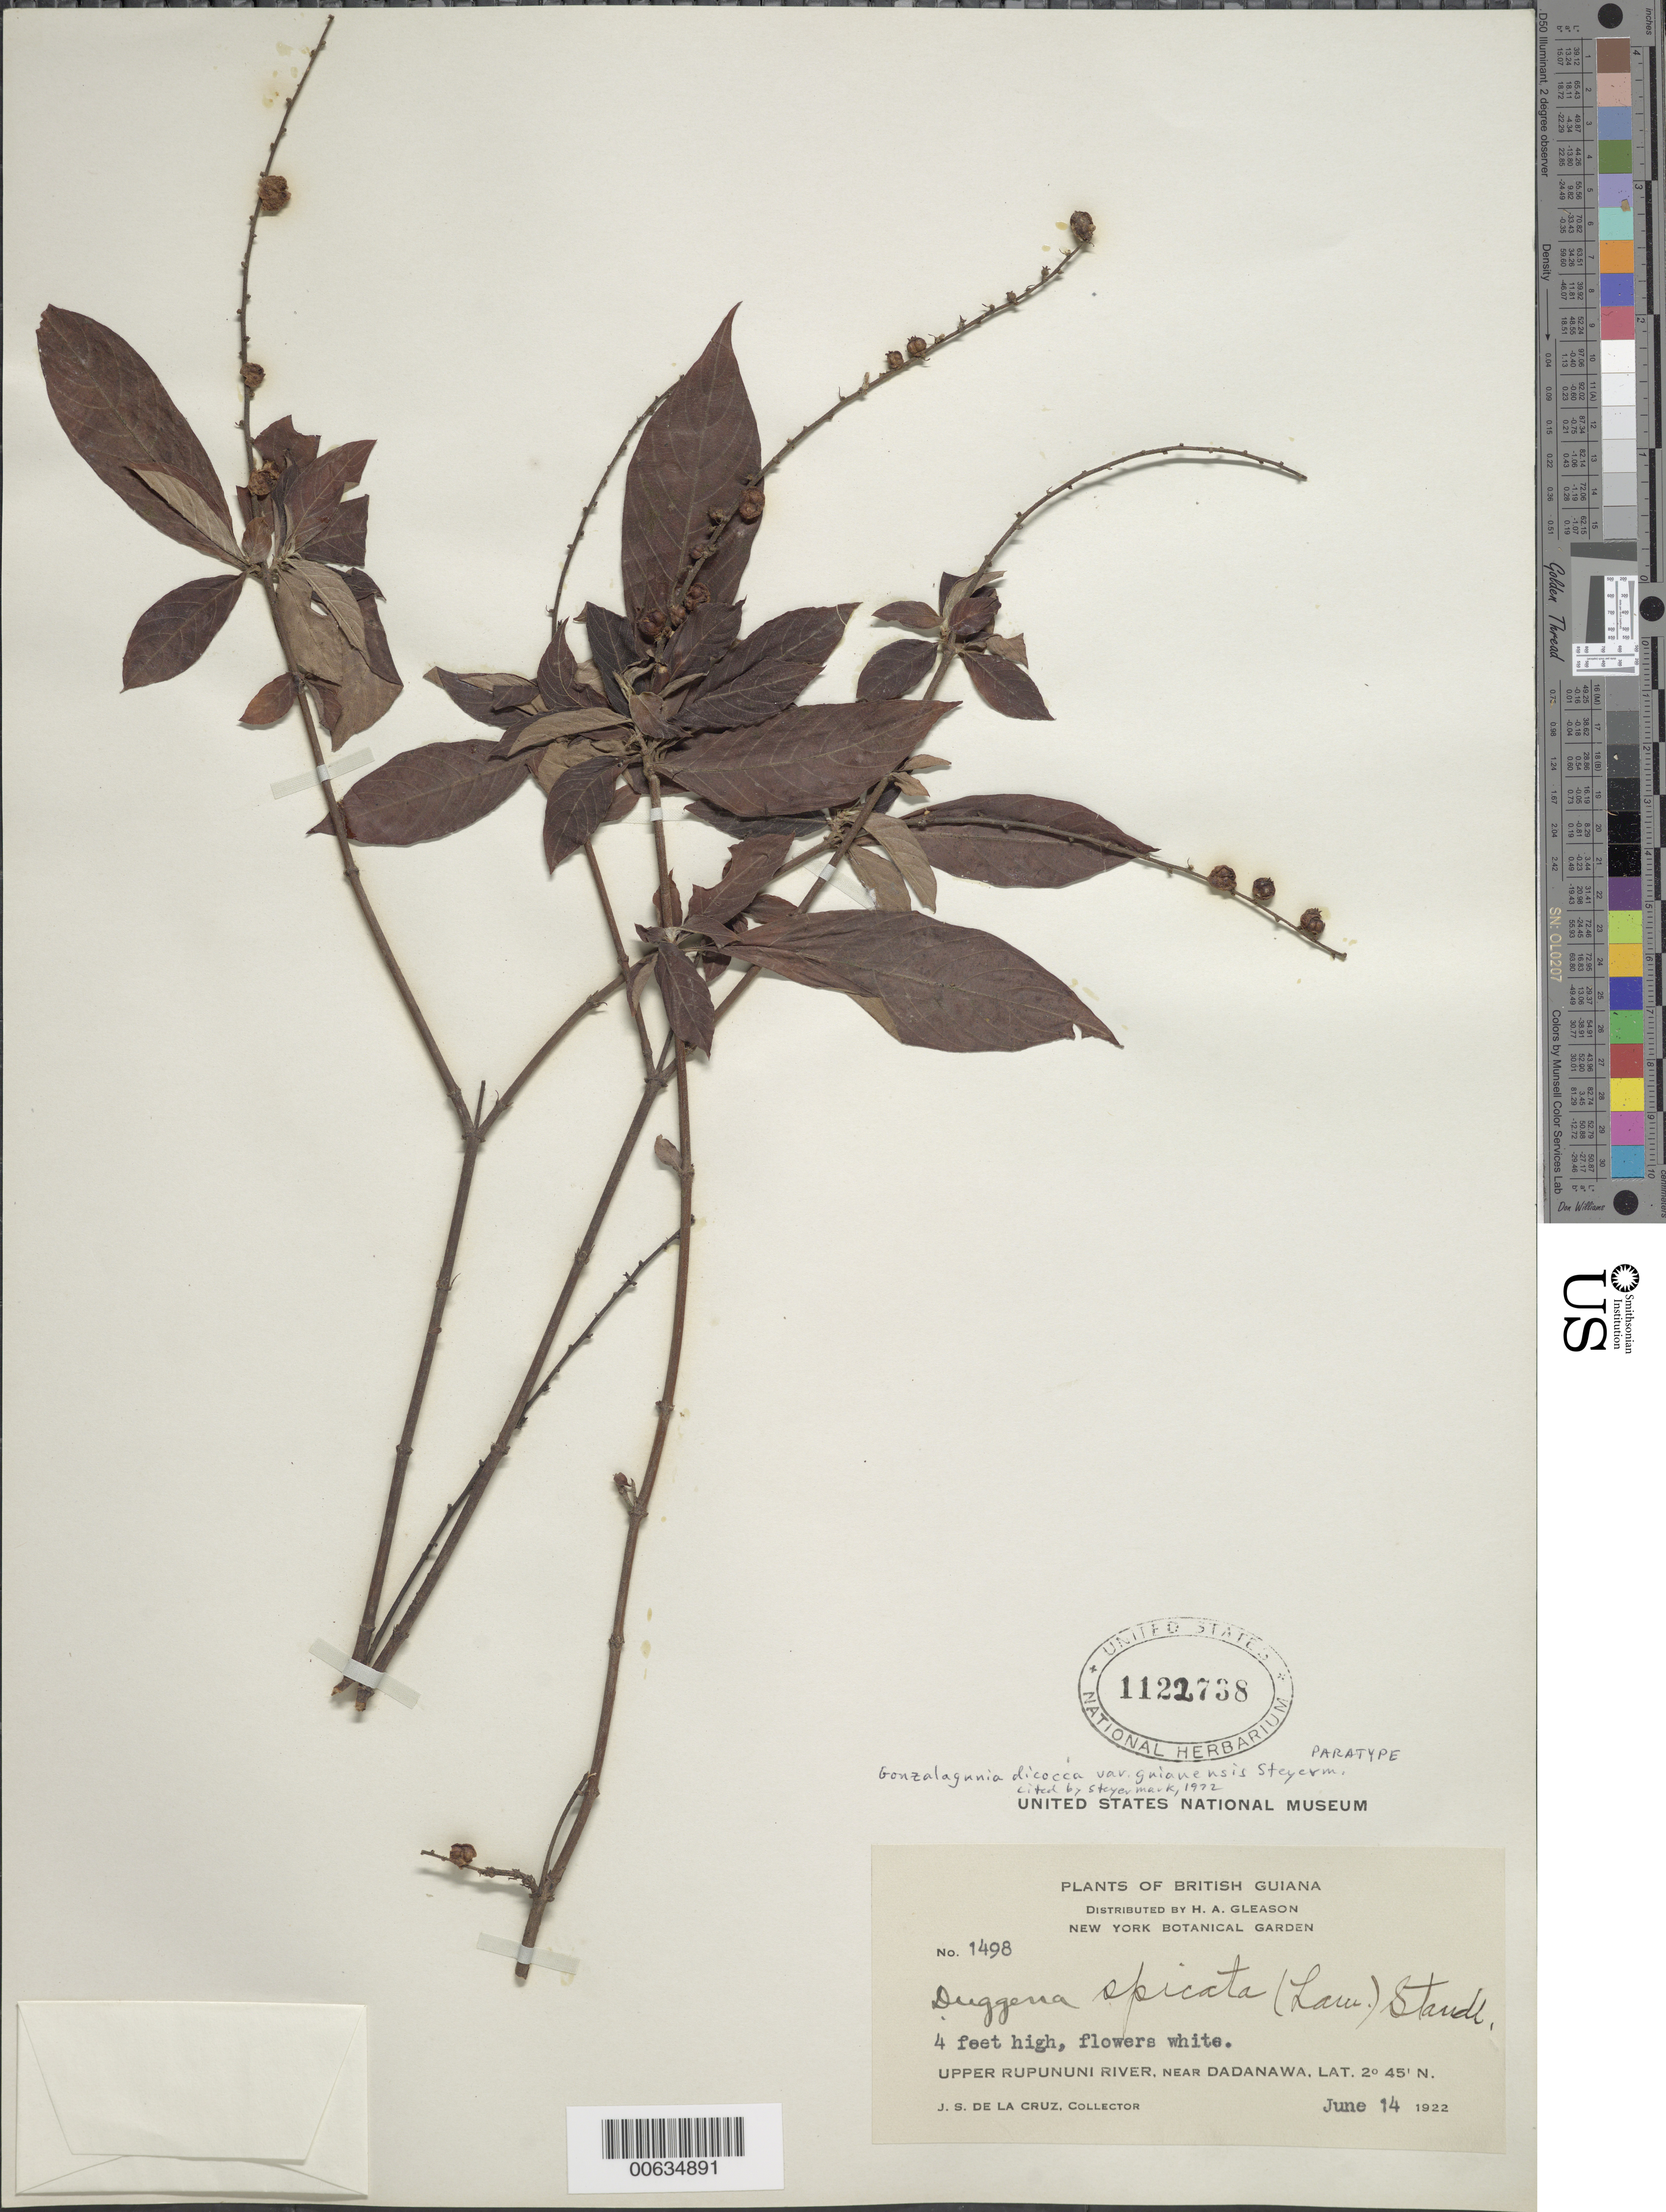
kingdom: Plantae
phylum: Tracheophyta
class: Magnoliopsida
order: Gentianales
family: Rubiaceae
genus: Gonzalagunia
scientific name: Gonzalagunia dicocca var. guianensis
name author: Steyerm.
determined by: Steyermark, Julian A., (VEN)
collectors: J. S. de la Cruz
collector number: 1498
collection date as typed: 14-Jun-22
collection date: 1922-06-14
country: Guyana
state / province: U. Takutu-U. Essequibo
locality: Dadanawa, vic., upper Rupununi R.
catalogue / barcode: US 1122738